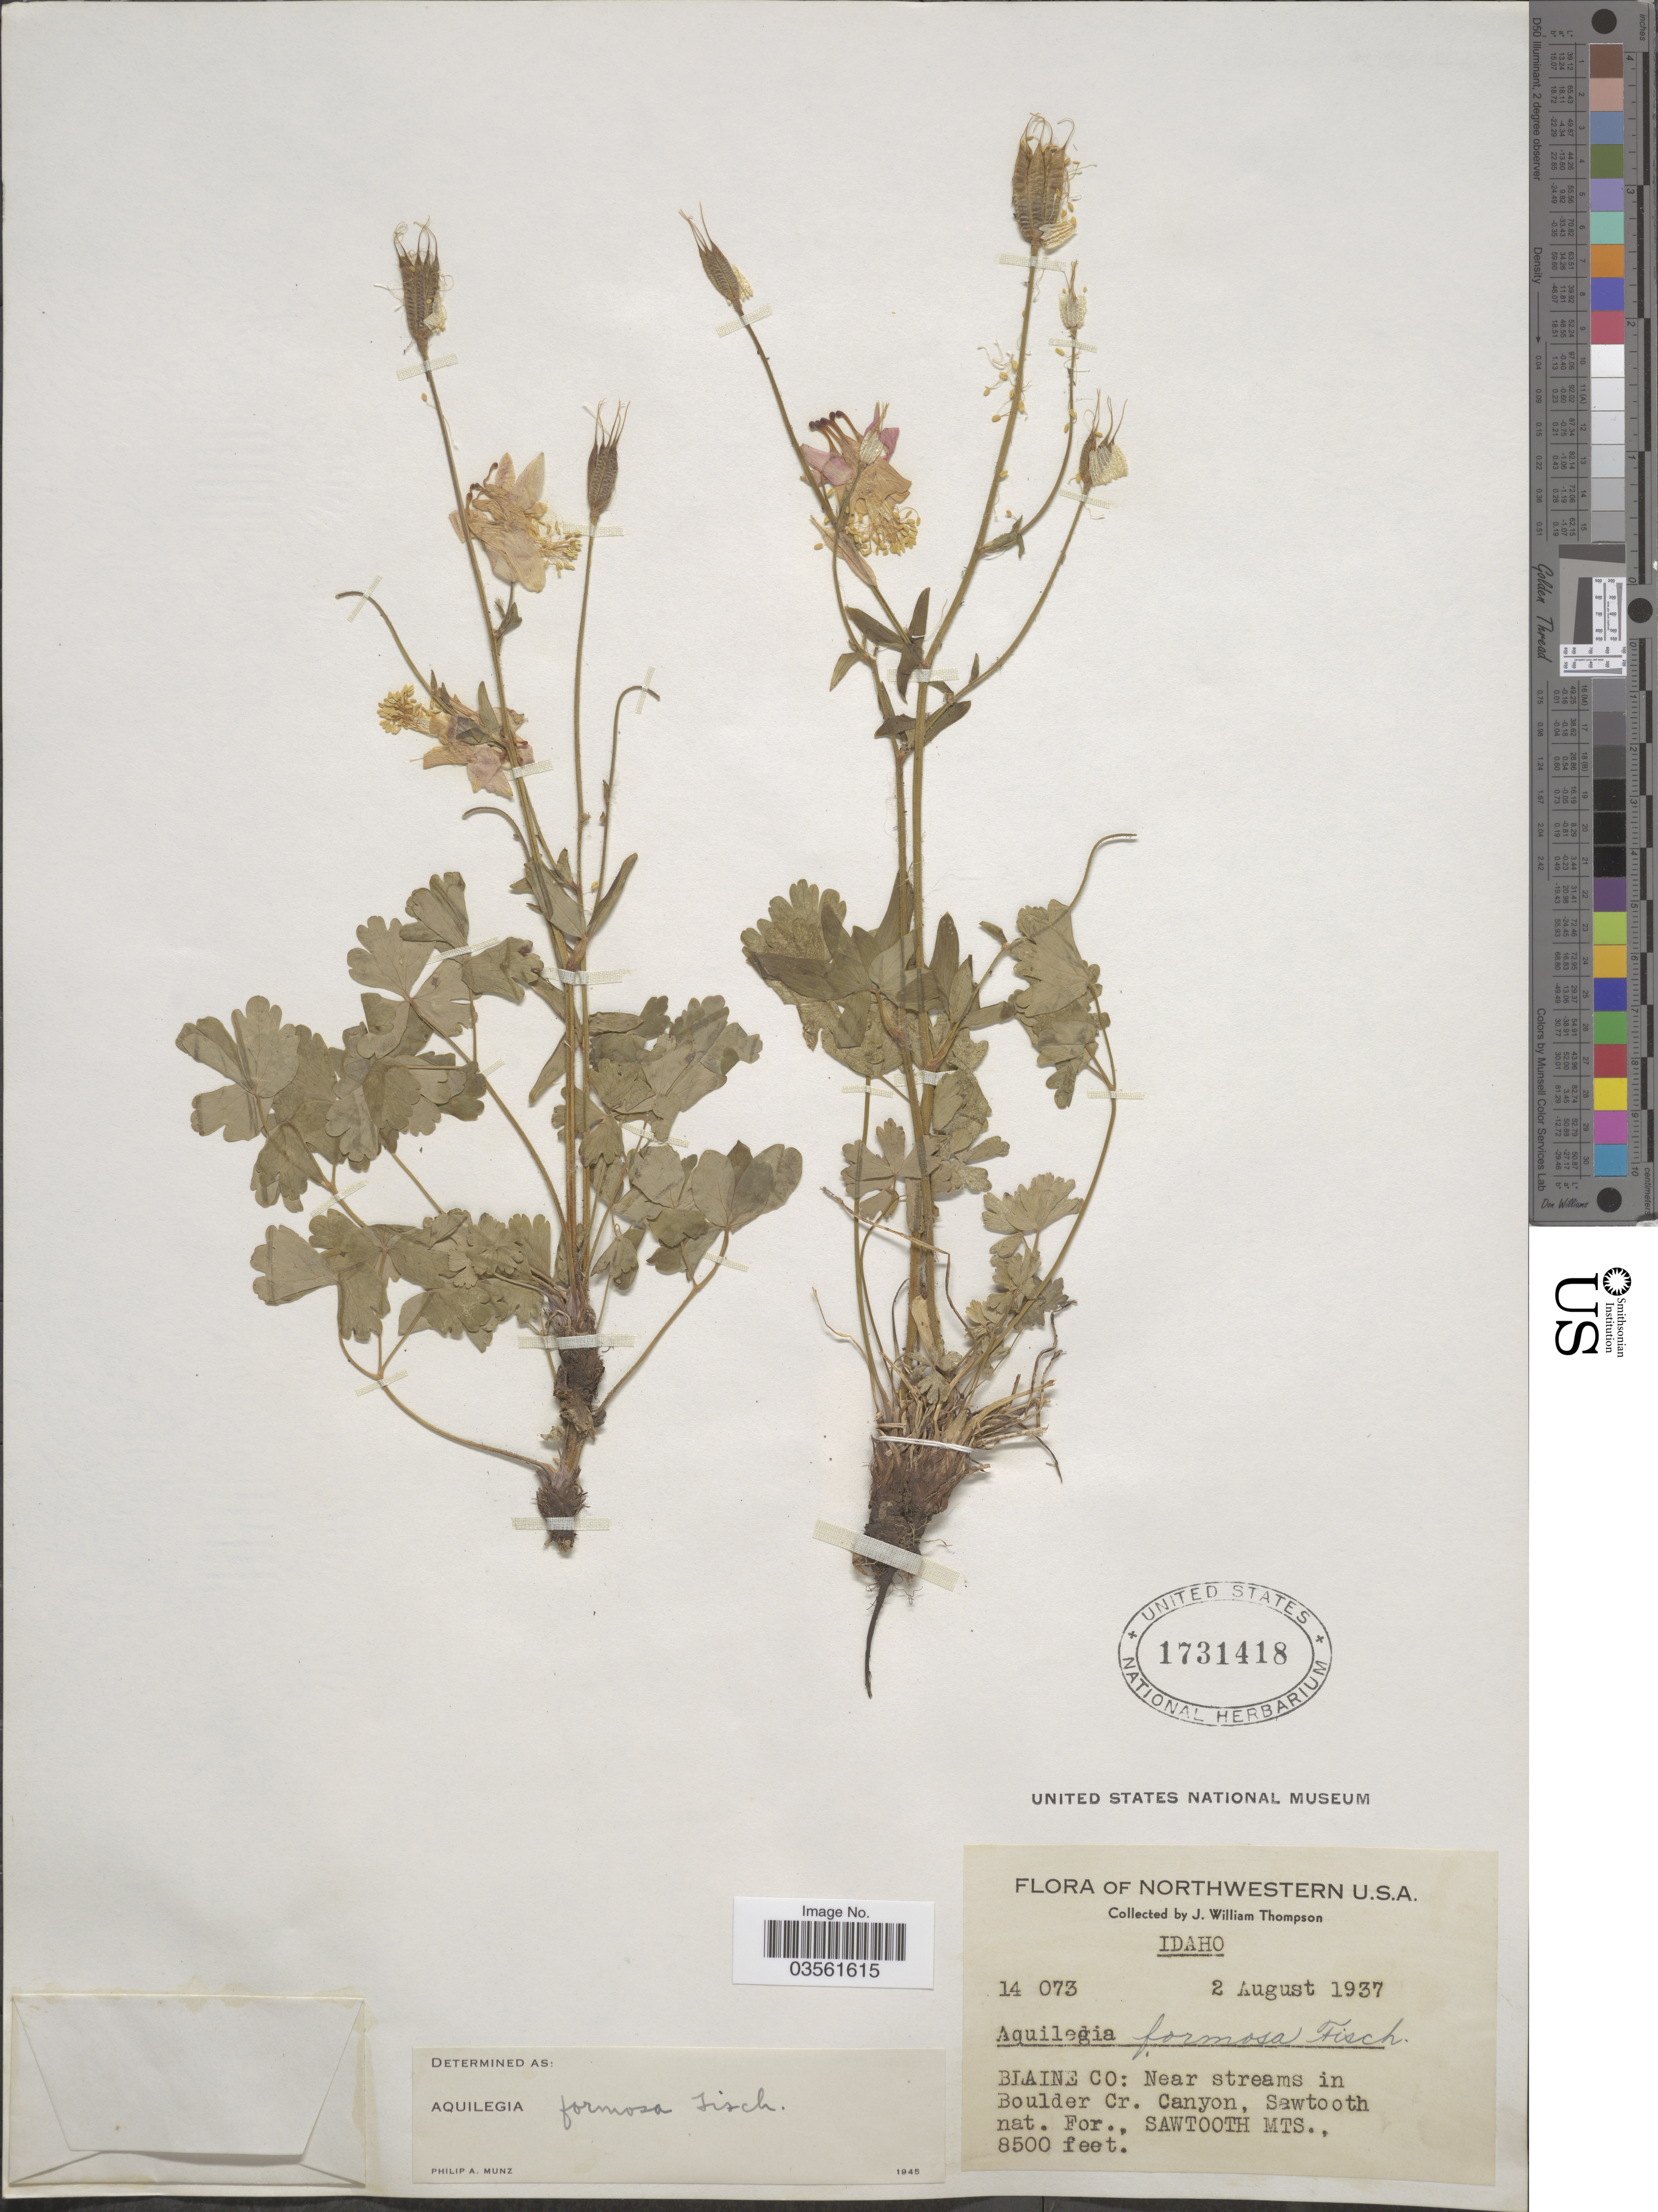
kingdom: Plantae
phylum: Tracheophyta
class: Magnoliopsida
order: Ranunculales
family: Ranunculaceae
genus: Aquilegia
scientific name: Aquilegia formosa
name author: Fisch. ex DC.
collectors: J. W. Thompson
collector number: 14073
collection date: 1937-08-02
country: United States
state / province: Idaho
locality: Northwestern U.S.A. Blaine Co: Near streams in Boulder Cr. Canyon, Sawtooth nat. For., Sawtooth Mts.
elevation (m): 2591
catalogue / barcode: US 1731418